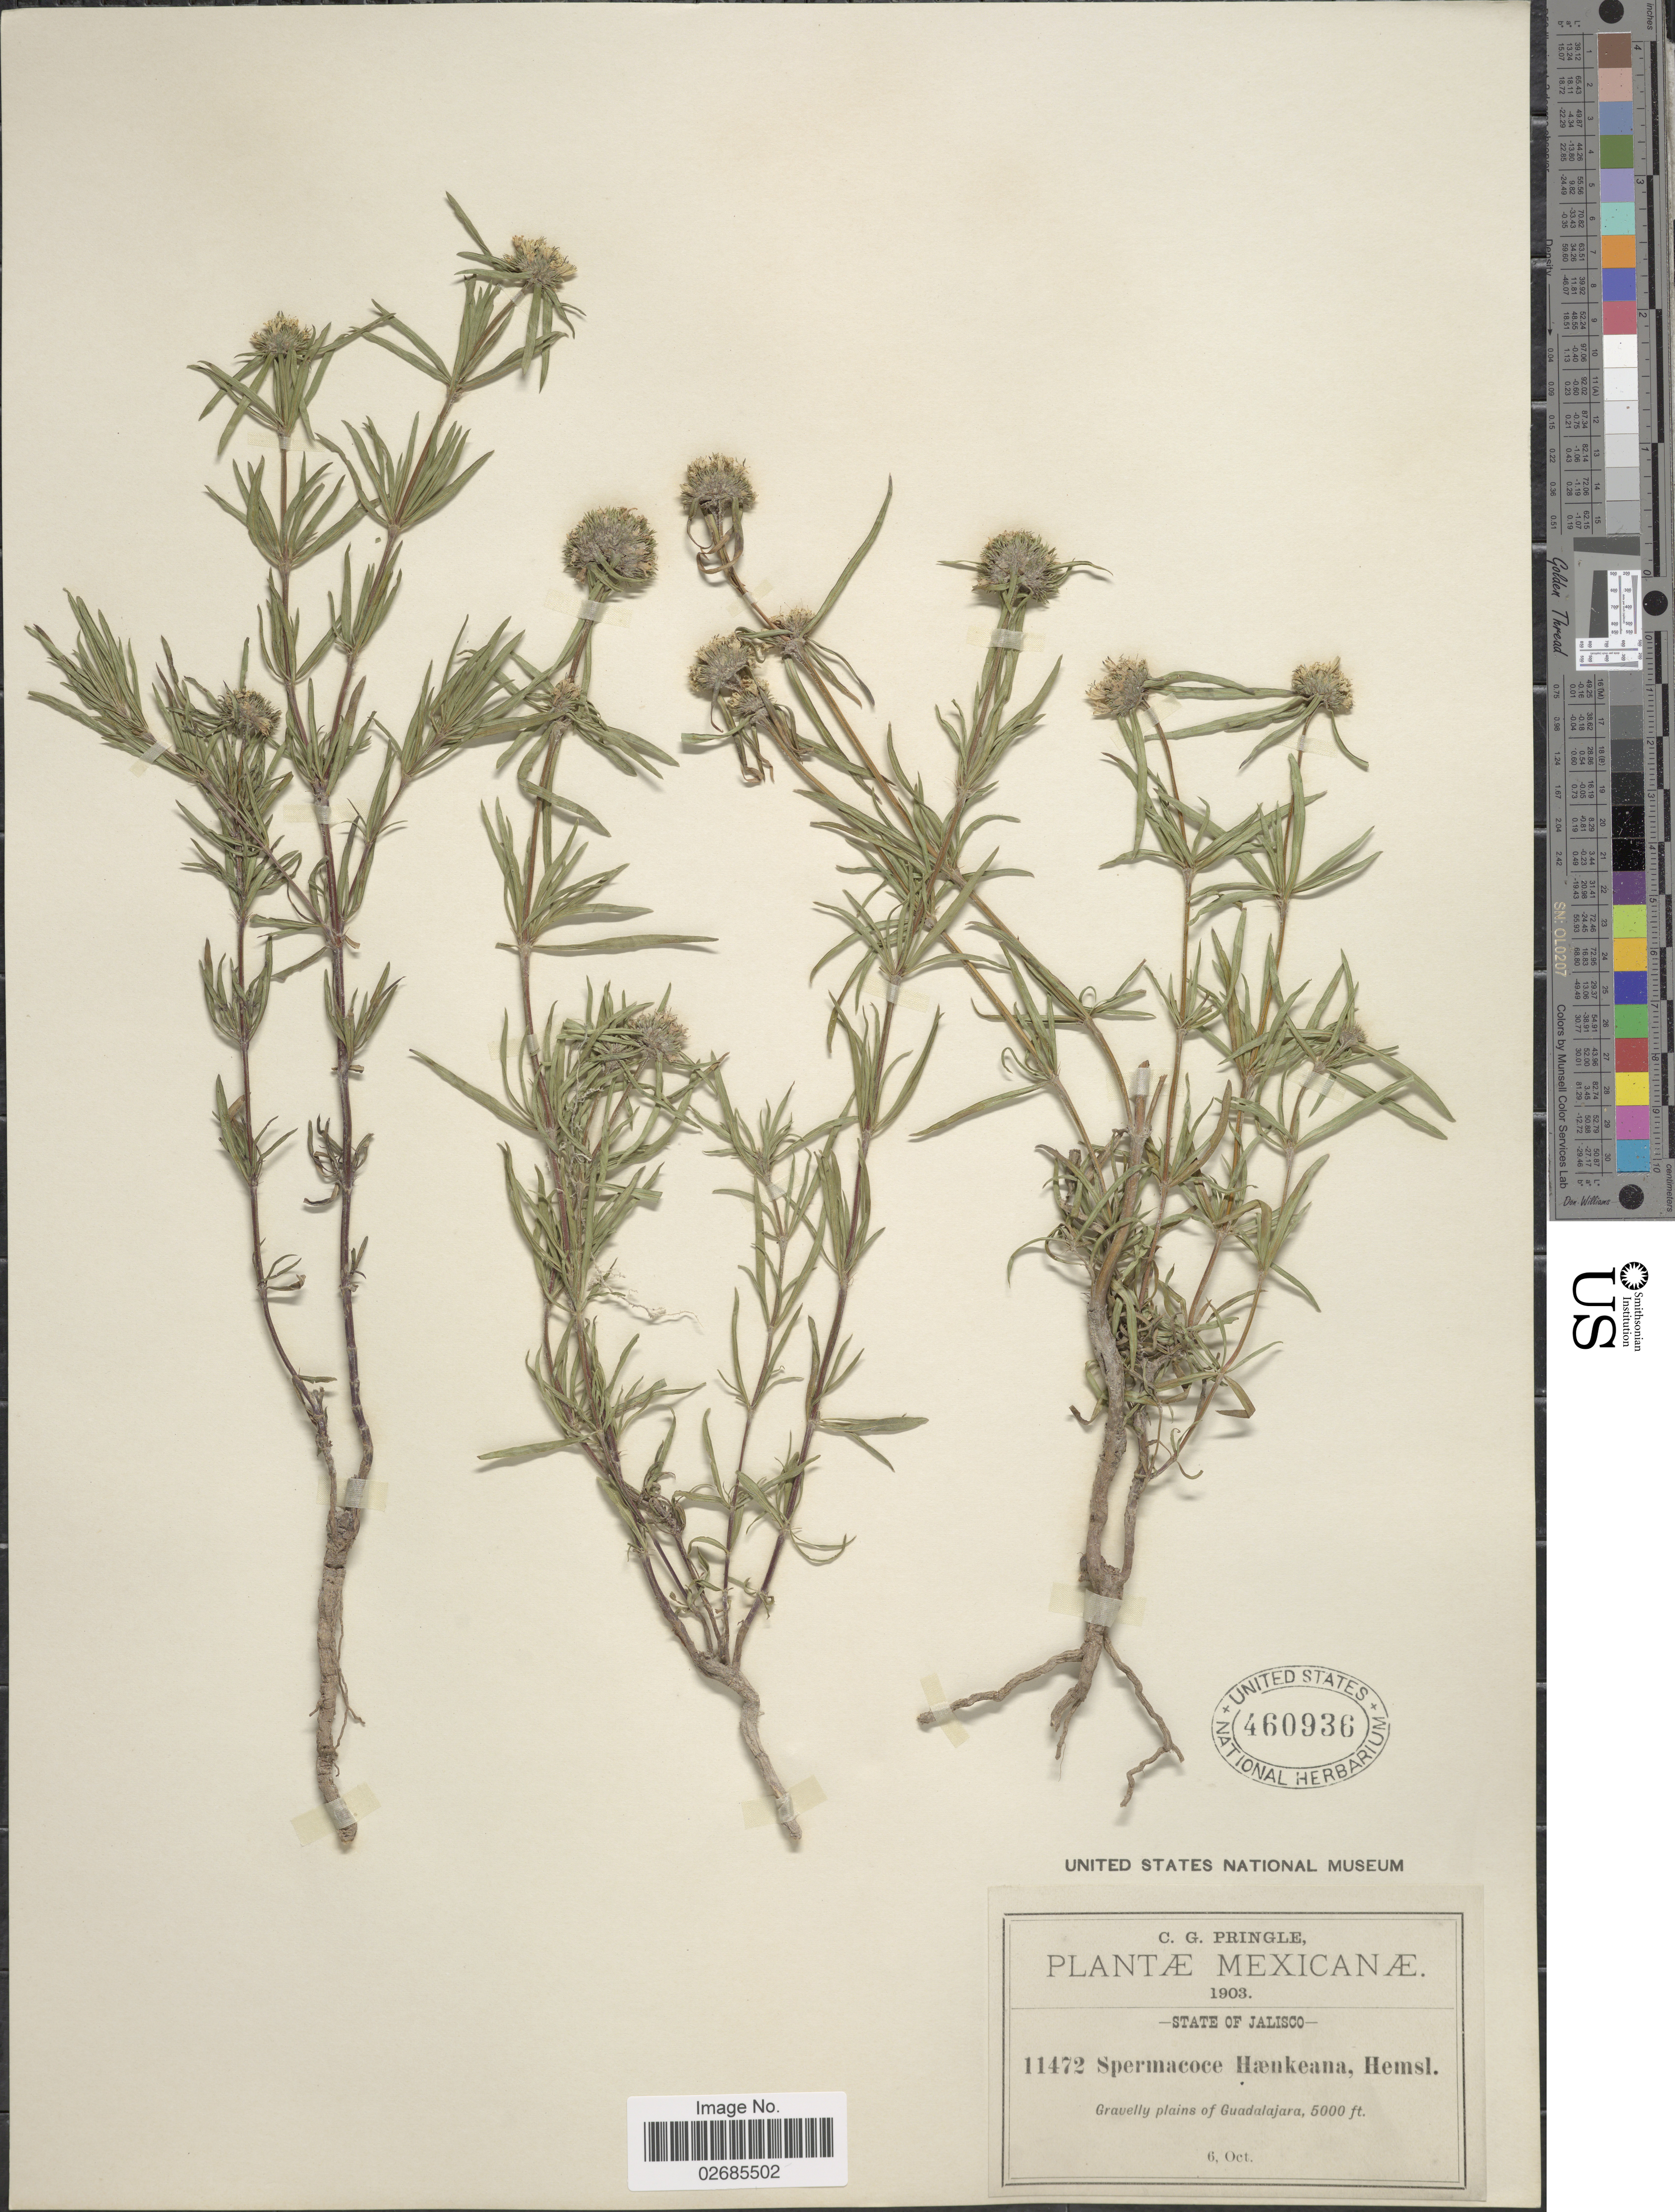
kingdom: Plantae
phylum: Tracheophyta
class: Magnoliopsida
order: Gentianales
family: Rubiaceae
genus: Borreria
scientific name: Borreria haenkeana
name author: DC.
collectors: C. G. Pringle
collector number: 11472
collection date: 1903-10-06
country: Mexico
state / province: Jalisco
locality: Gravelly plains of Guadalajara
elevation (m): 1524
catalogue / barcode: US 460936